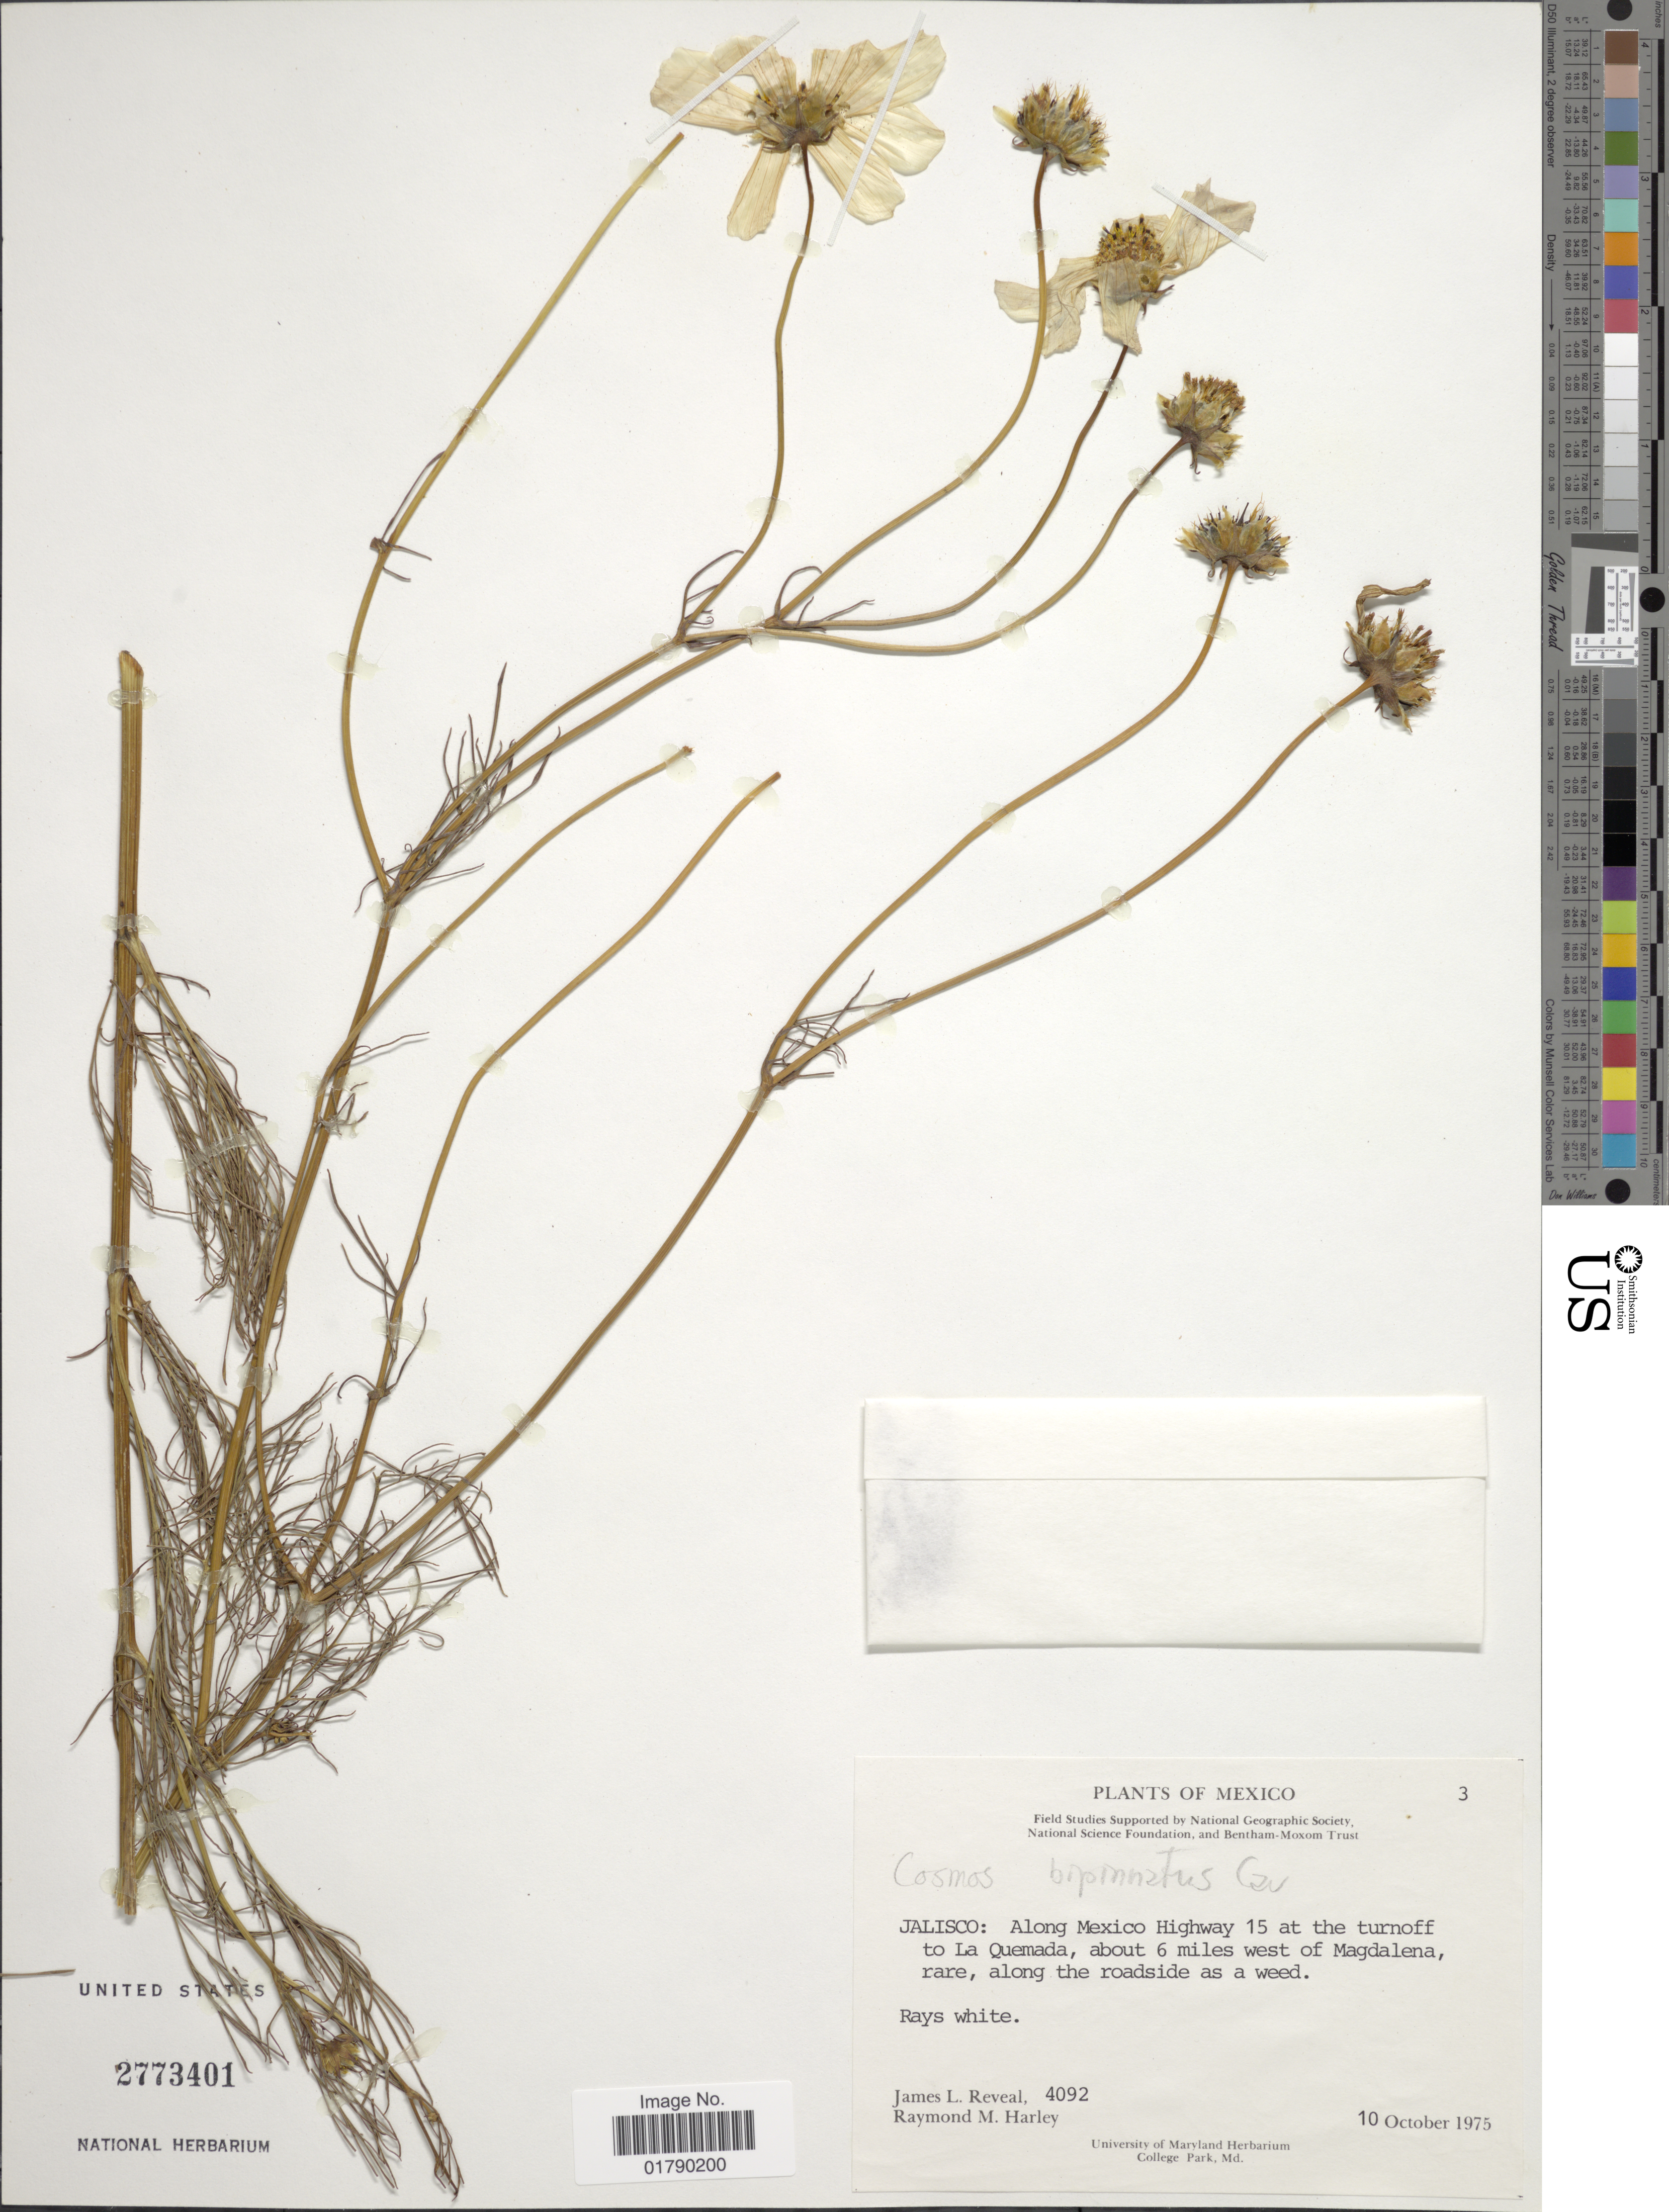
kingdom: Plantae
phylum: Tracheophyta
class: Magnoliopsida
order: Asterales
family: Asteraceae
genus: Cosmos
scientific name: Cosmos bipinnatus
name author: Cav.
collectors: J. L. Reveal & R. M. Harley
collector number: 4092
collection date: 1975-10-10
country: Mexico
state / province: Jalisco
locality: Along Mexico Highway 15 at the turnoff to La Quemada, about 6 miles west of Magdalena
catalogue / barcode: US 2773401